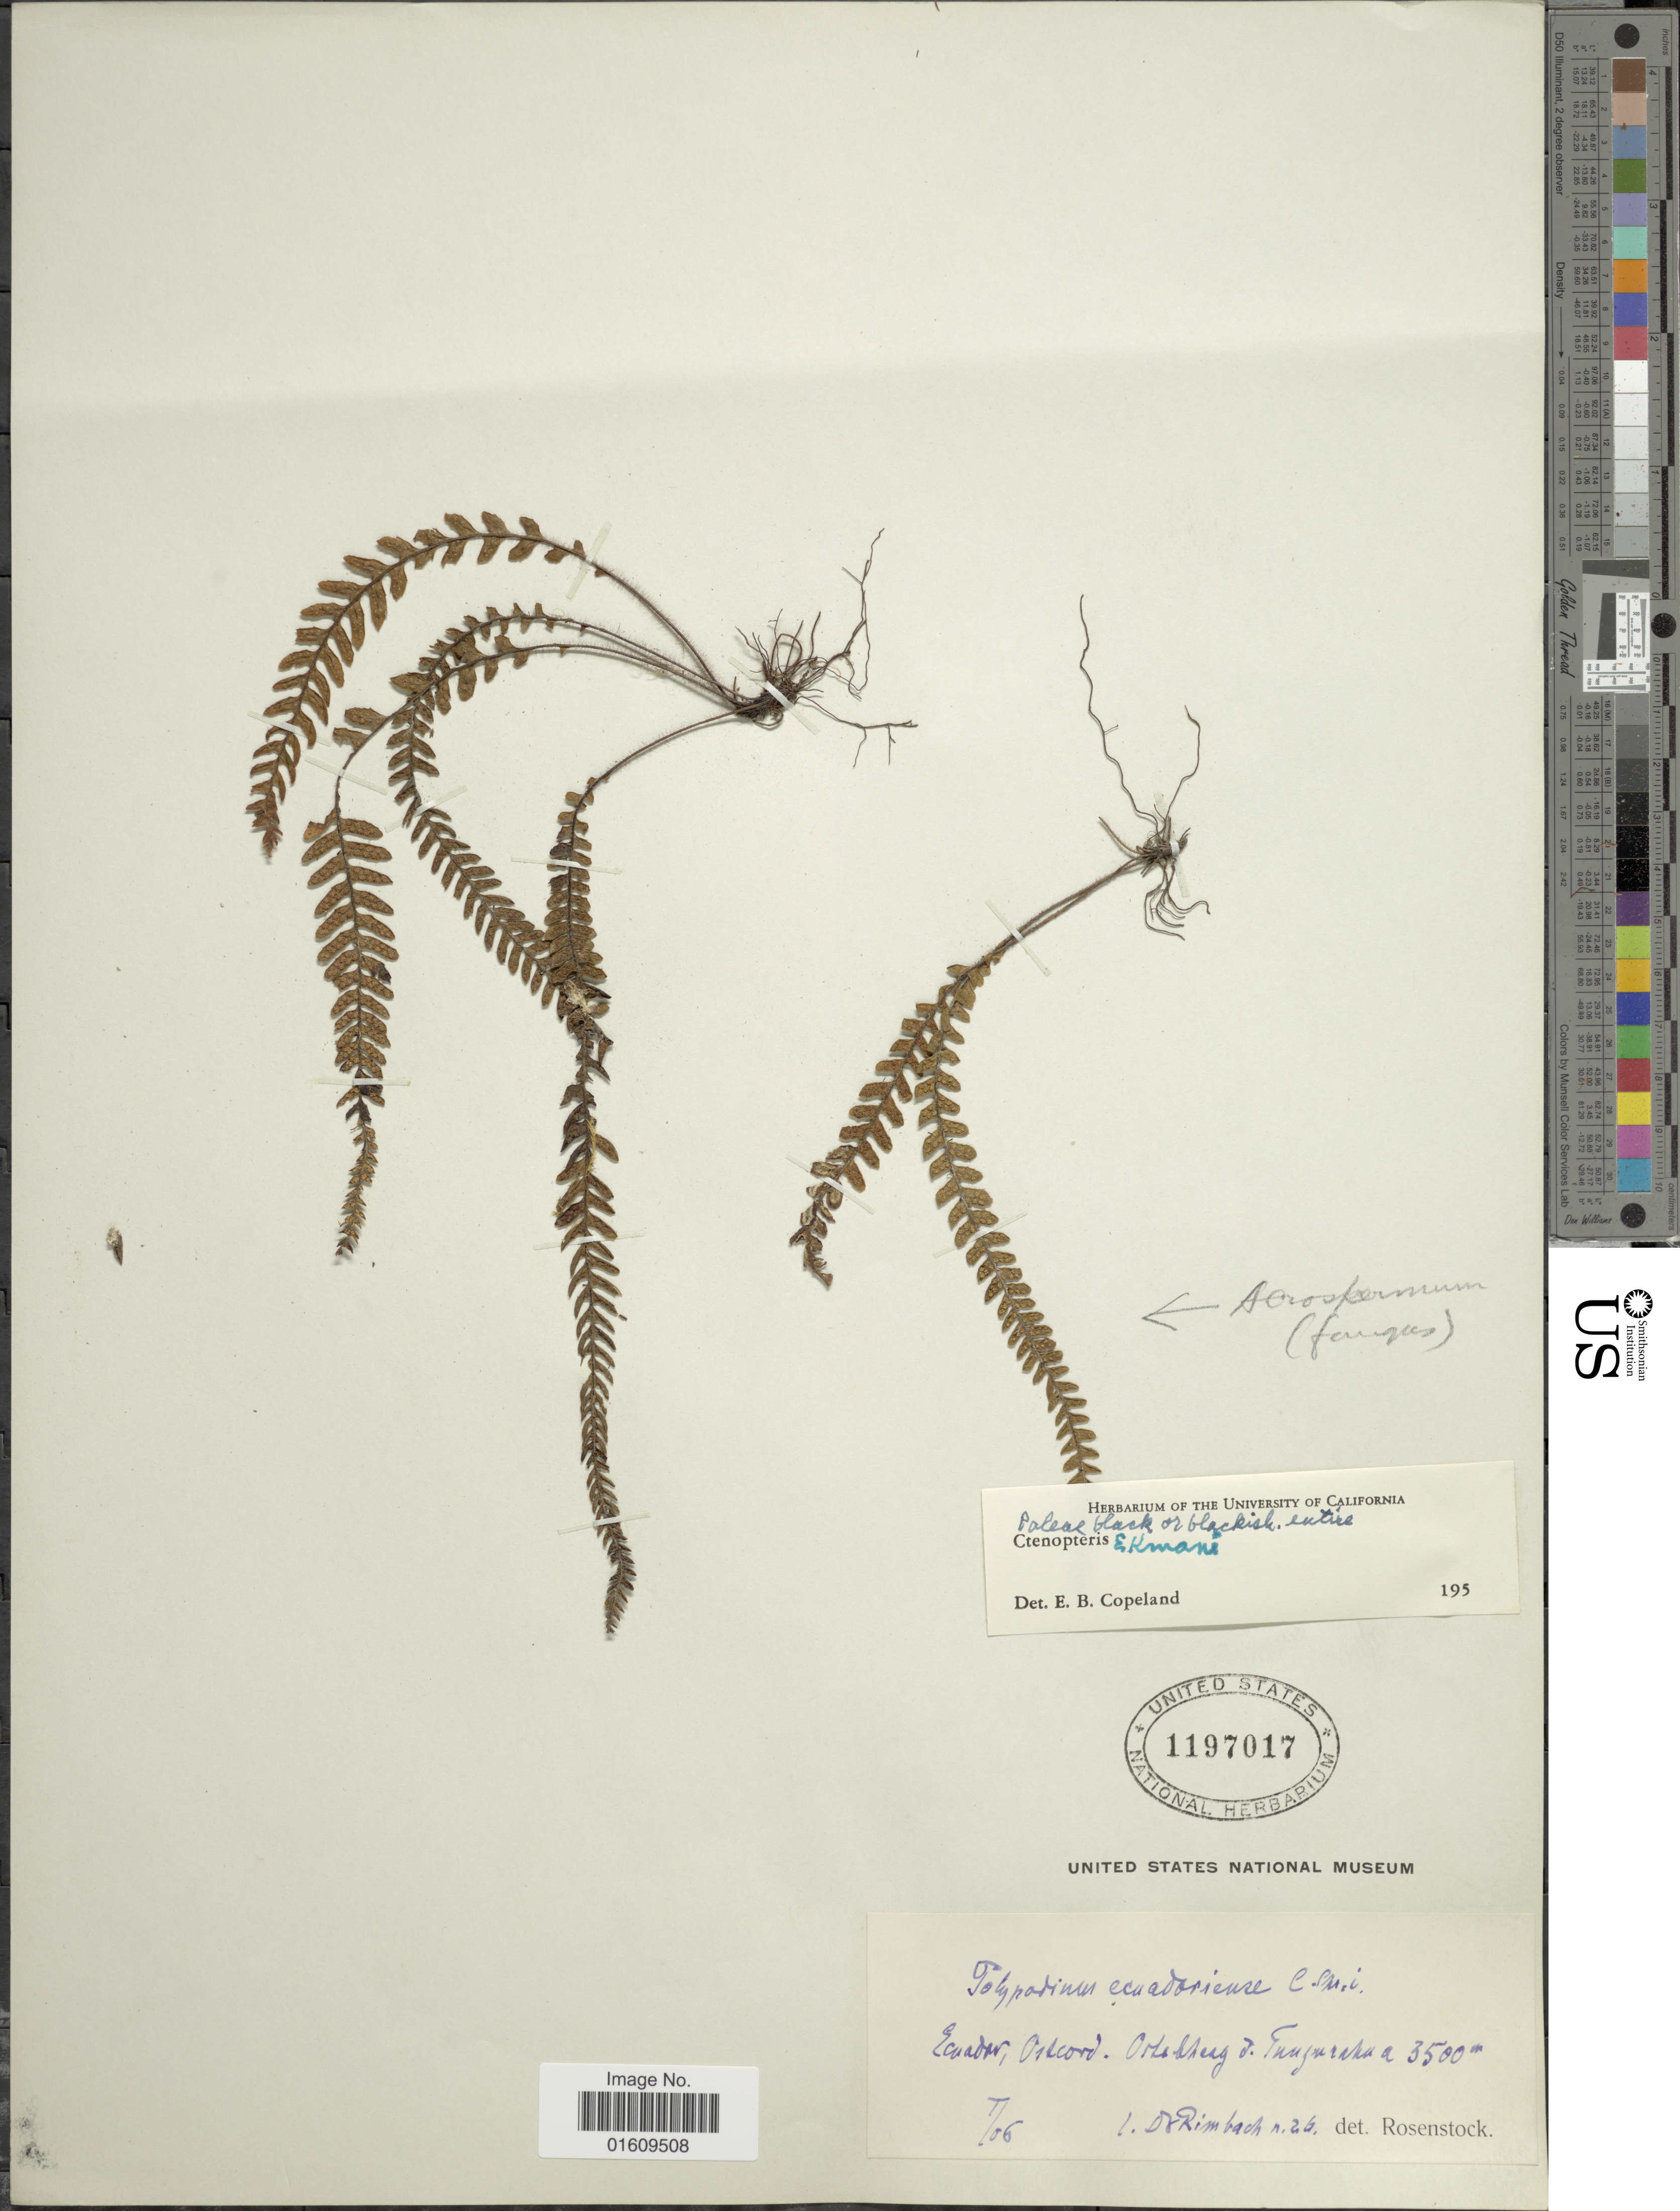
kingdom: Plantae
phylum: Tracheophyta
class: Polypodiopsida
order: Polypodiales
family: Polypodiaceae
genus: Ascogrammitis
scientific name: Ascogrammitis pichinchensis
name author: (Hieron.) Sundue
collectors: Rimbach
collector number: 26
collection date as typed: Transcribed d/m/y: /1/6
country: Ecuador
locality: Ostcord, Ostebhang des Tungarhua.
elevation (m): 3500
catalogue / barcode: US 1197017